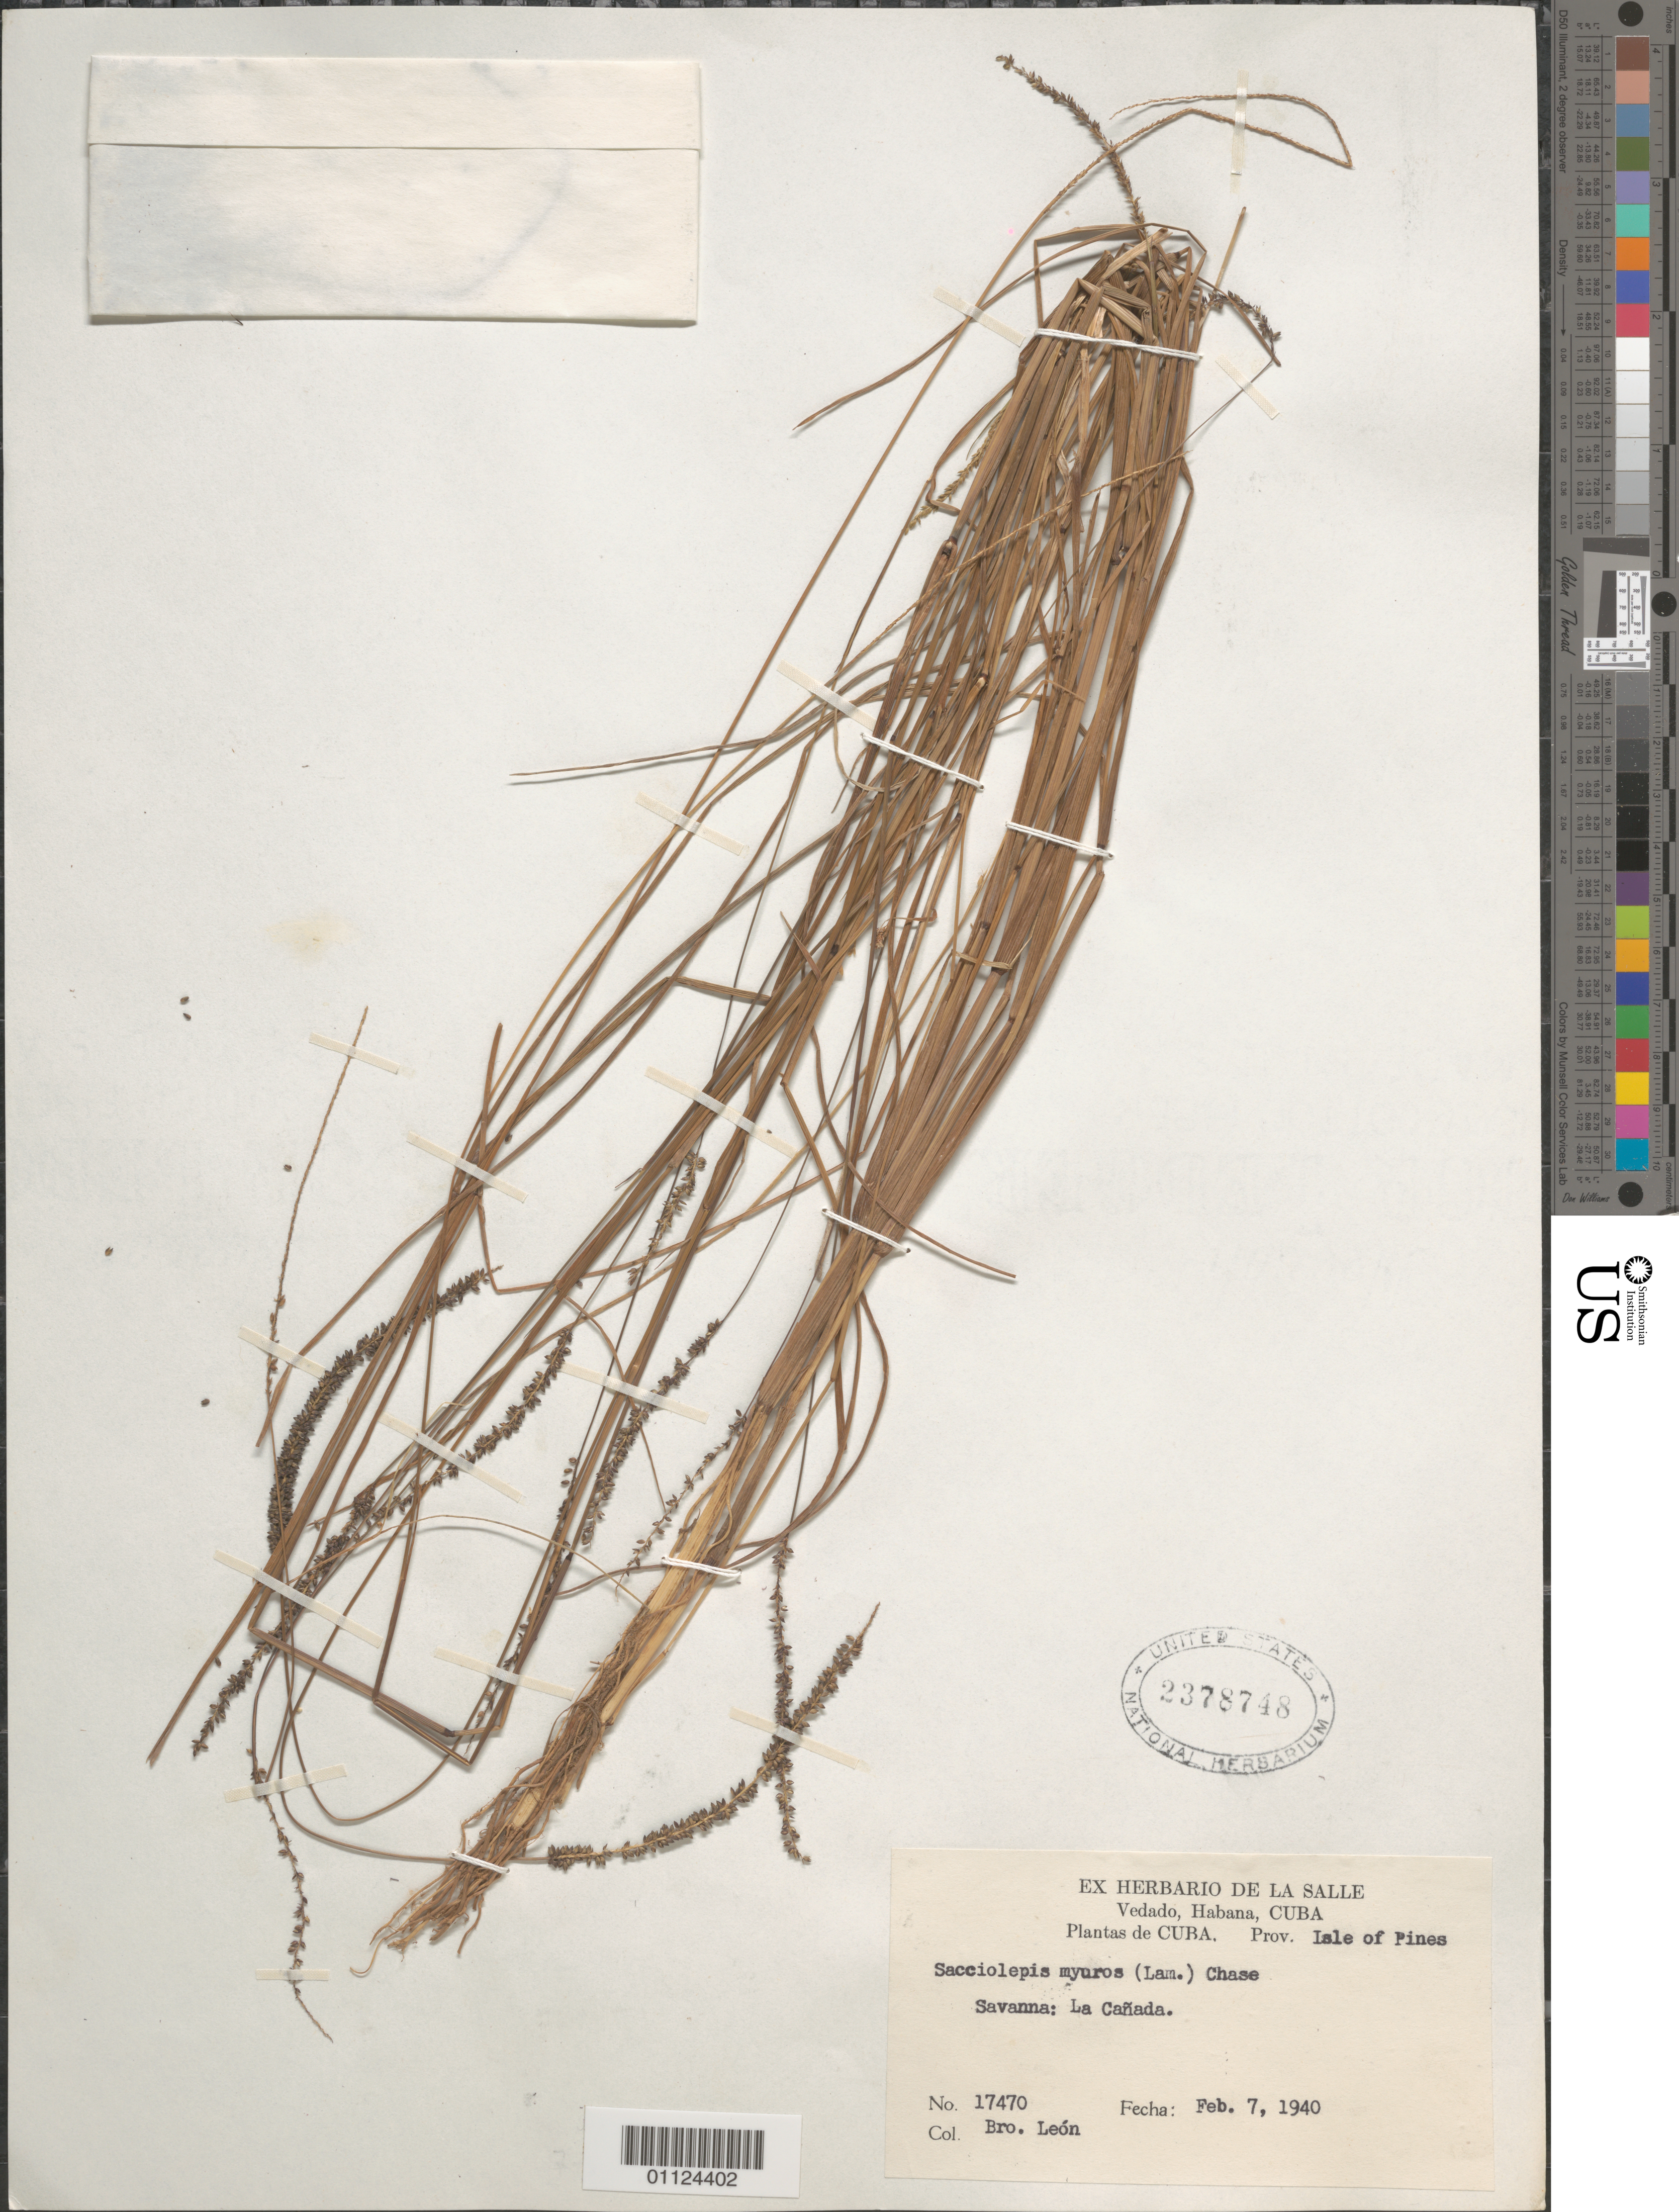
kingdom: Plantae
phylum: Tracheophyta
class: Liliopsida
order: Poales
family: Poaceae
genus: Sacciolepis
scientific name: Sacciolepis myuros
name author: (Lam.) Chase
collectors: Bro. León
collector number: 17470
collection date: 1940-02-07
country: Cuba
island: Isla de La Juventud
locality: La Cañada.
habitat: Savanna.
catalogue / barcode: US 2378748